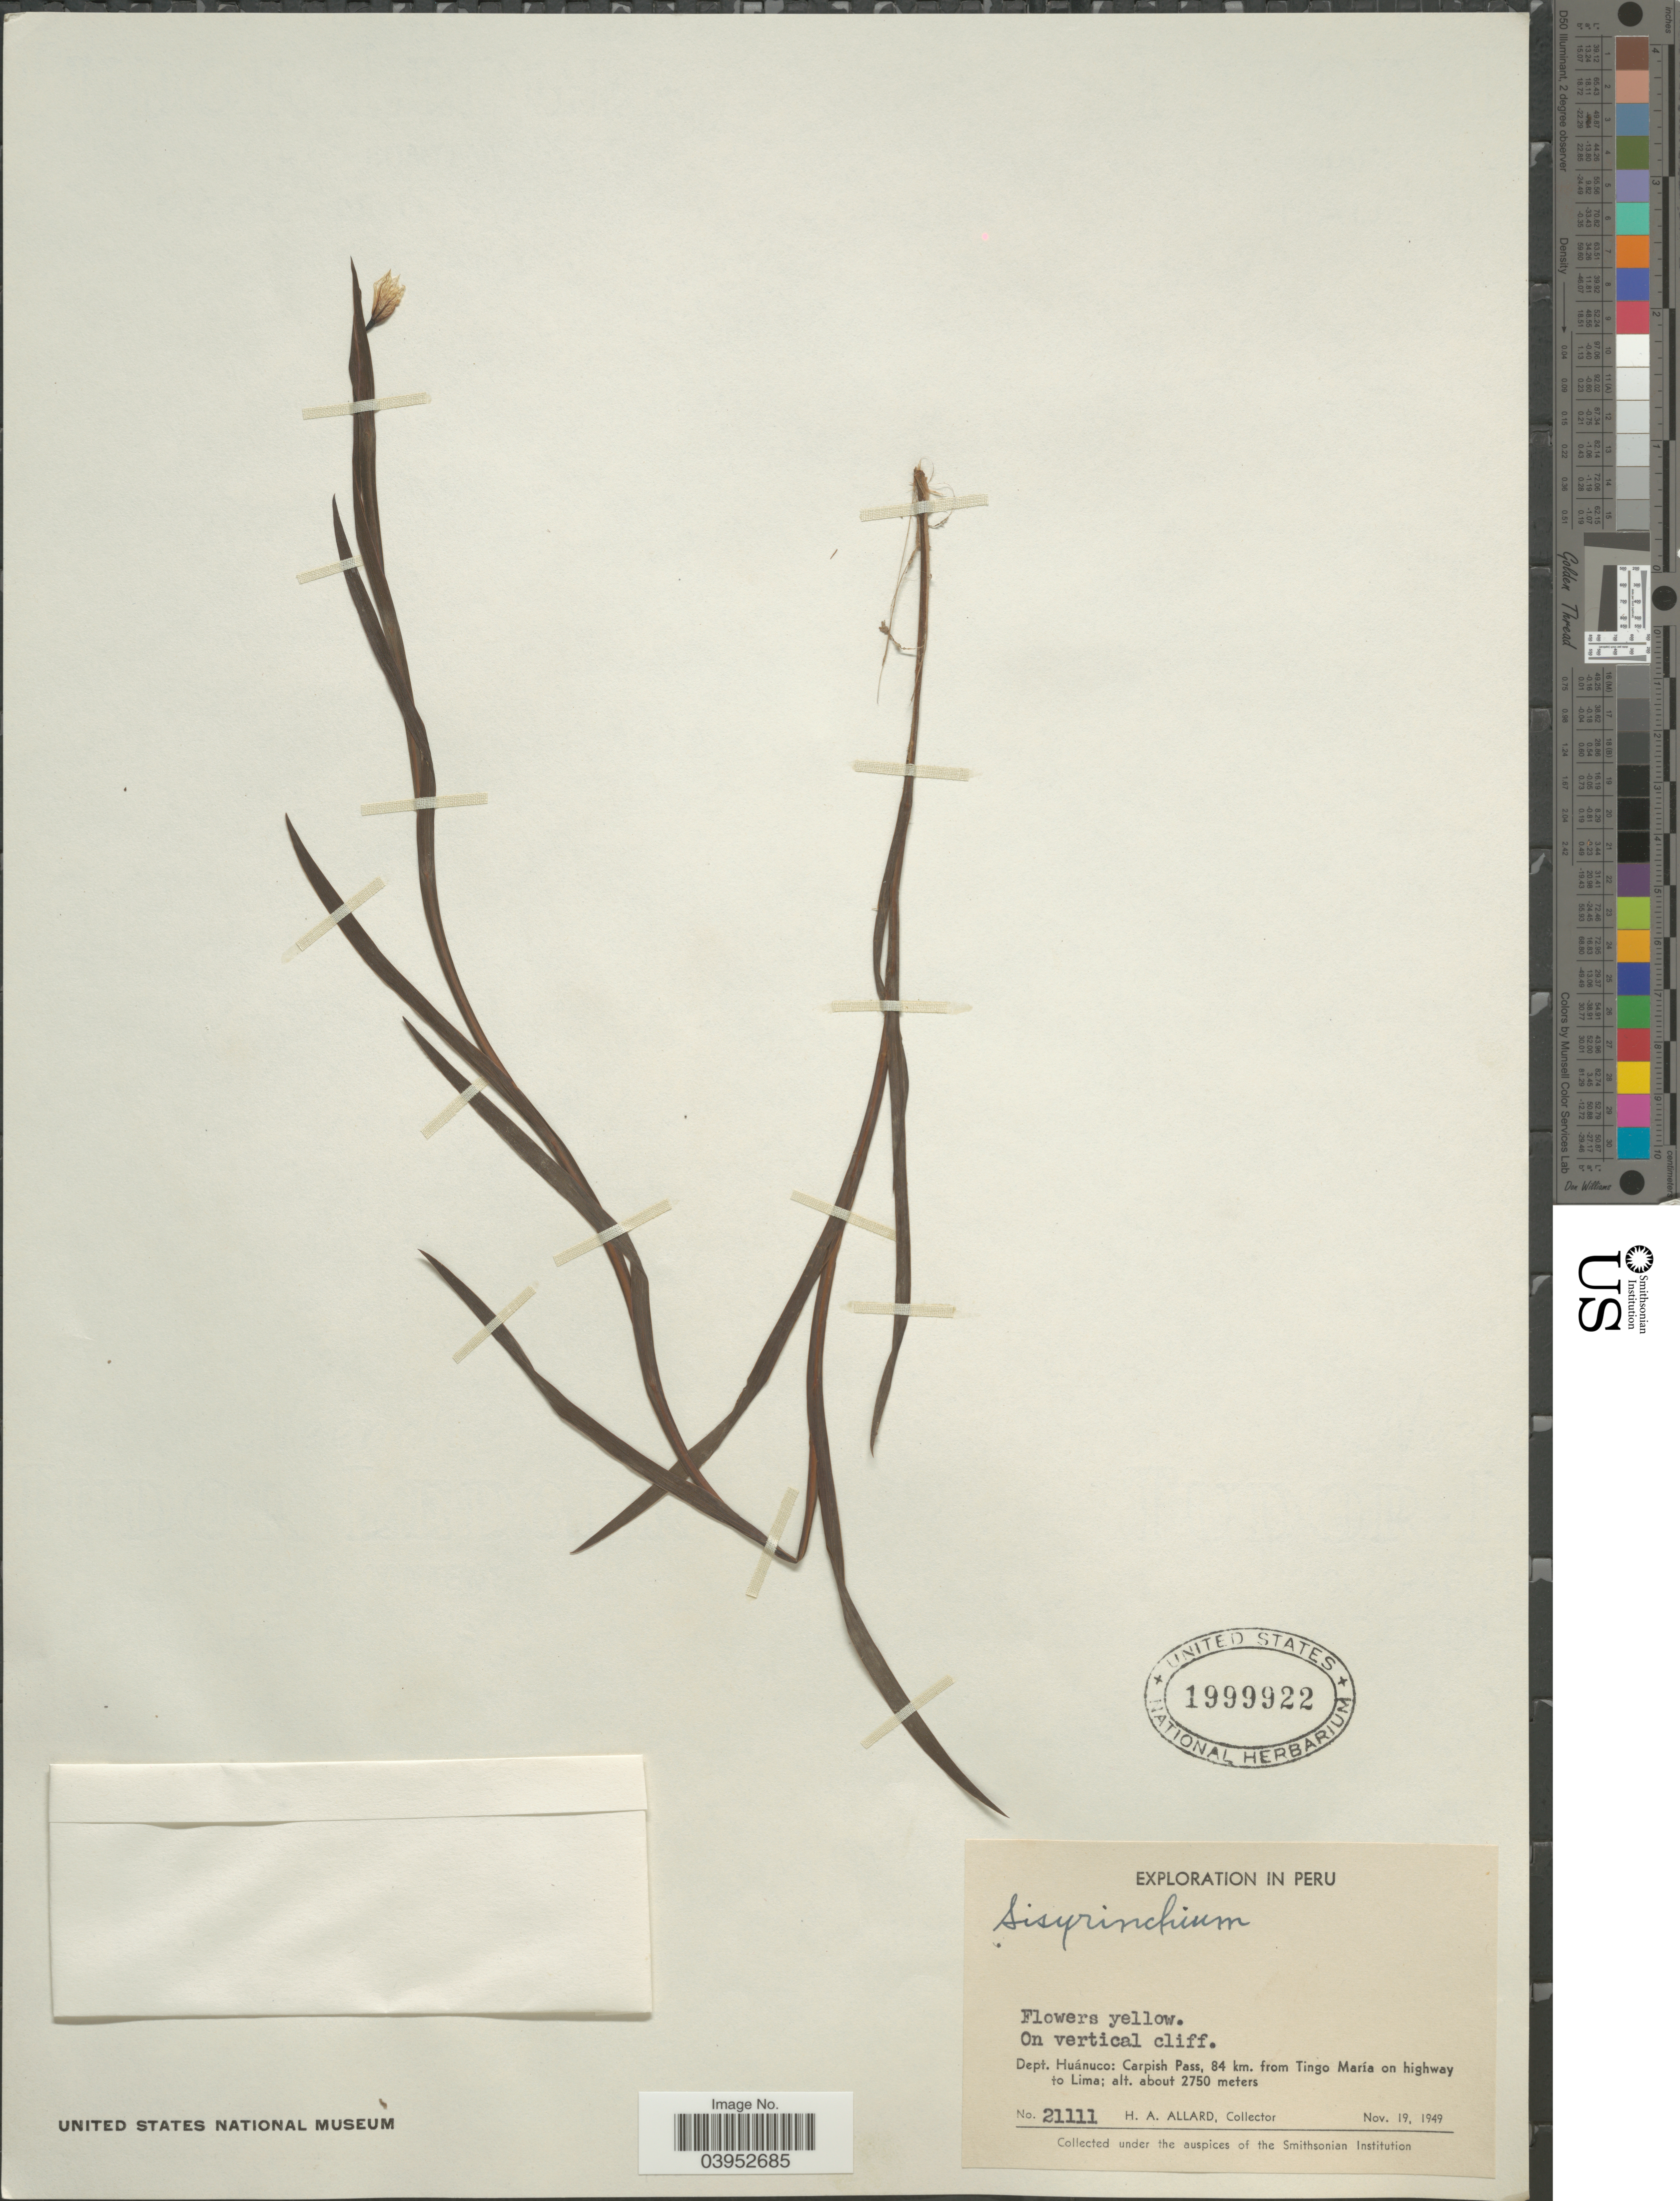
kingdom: Plantae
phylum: Tracheophyta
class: Liliopsida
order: Asparagales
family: Iridaceae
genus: Sisyrinchium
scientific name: Sisyrinchium sp.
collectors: H. A. Allard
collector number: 21111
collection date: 1949-11-19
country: Peru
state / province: Huánuco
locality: Dept. Huánuco: Carpish Pass, 84 km. from Tingo María on highway to Lima.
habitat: on vertical cliff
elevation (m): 2750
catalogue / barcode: US 1999922